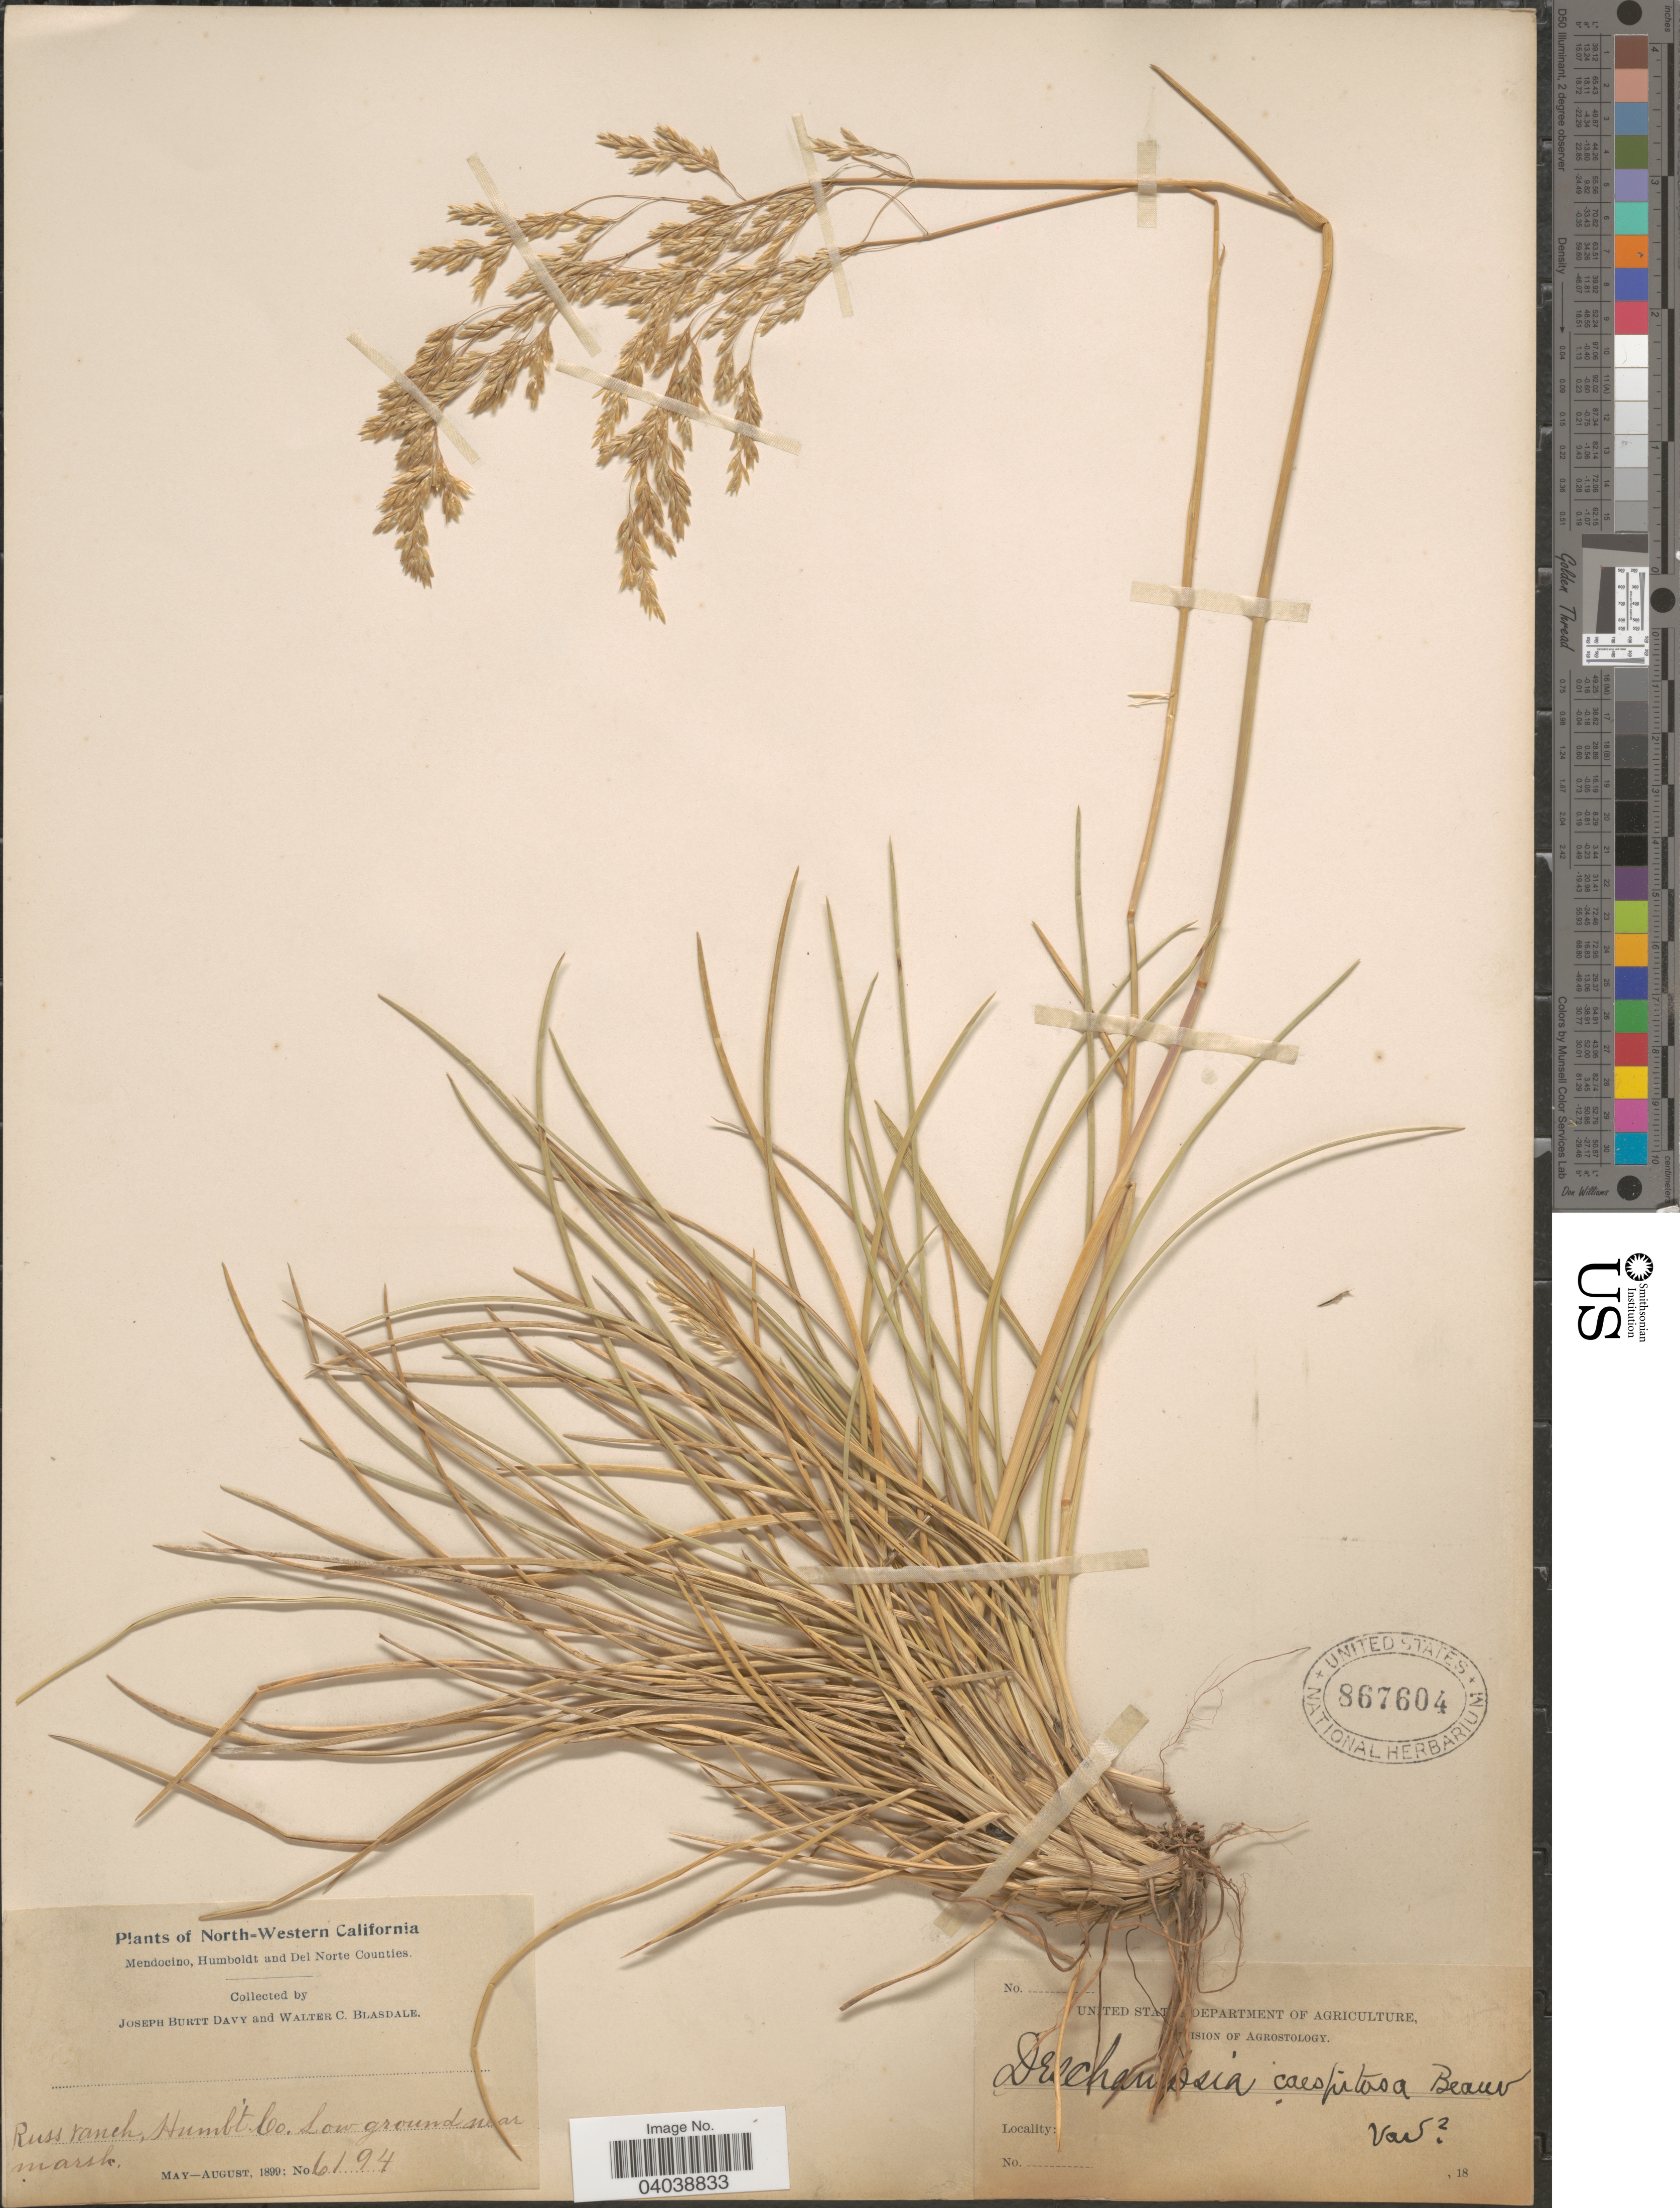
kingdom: Plantae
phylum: Tracheophyta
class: Liliopsida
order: Poales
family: Poaceae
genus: Deschampsia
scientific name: Deschampsia cespitosa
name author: (L.) P. Beauv.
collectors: J. Burtt Davy & W. Blasdale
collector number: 6194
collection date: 1899-05/1899-08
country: United States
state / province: California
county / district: Humboldt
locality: North-Western California. Russ ranch, Humboldt Co.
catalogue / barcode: US 867604